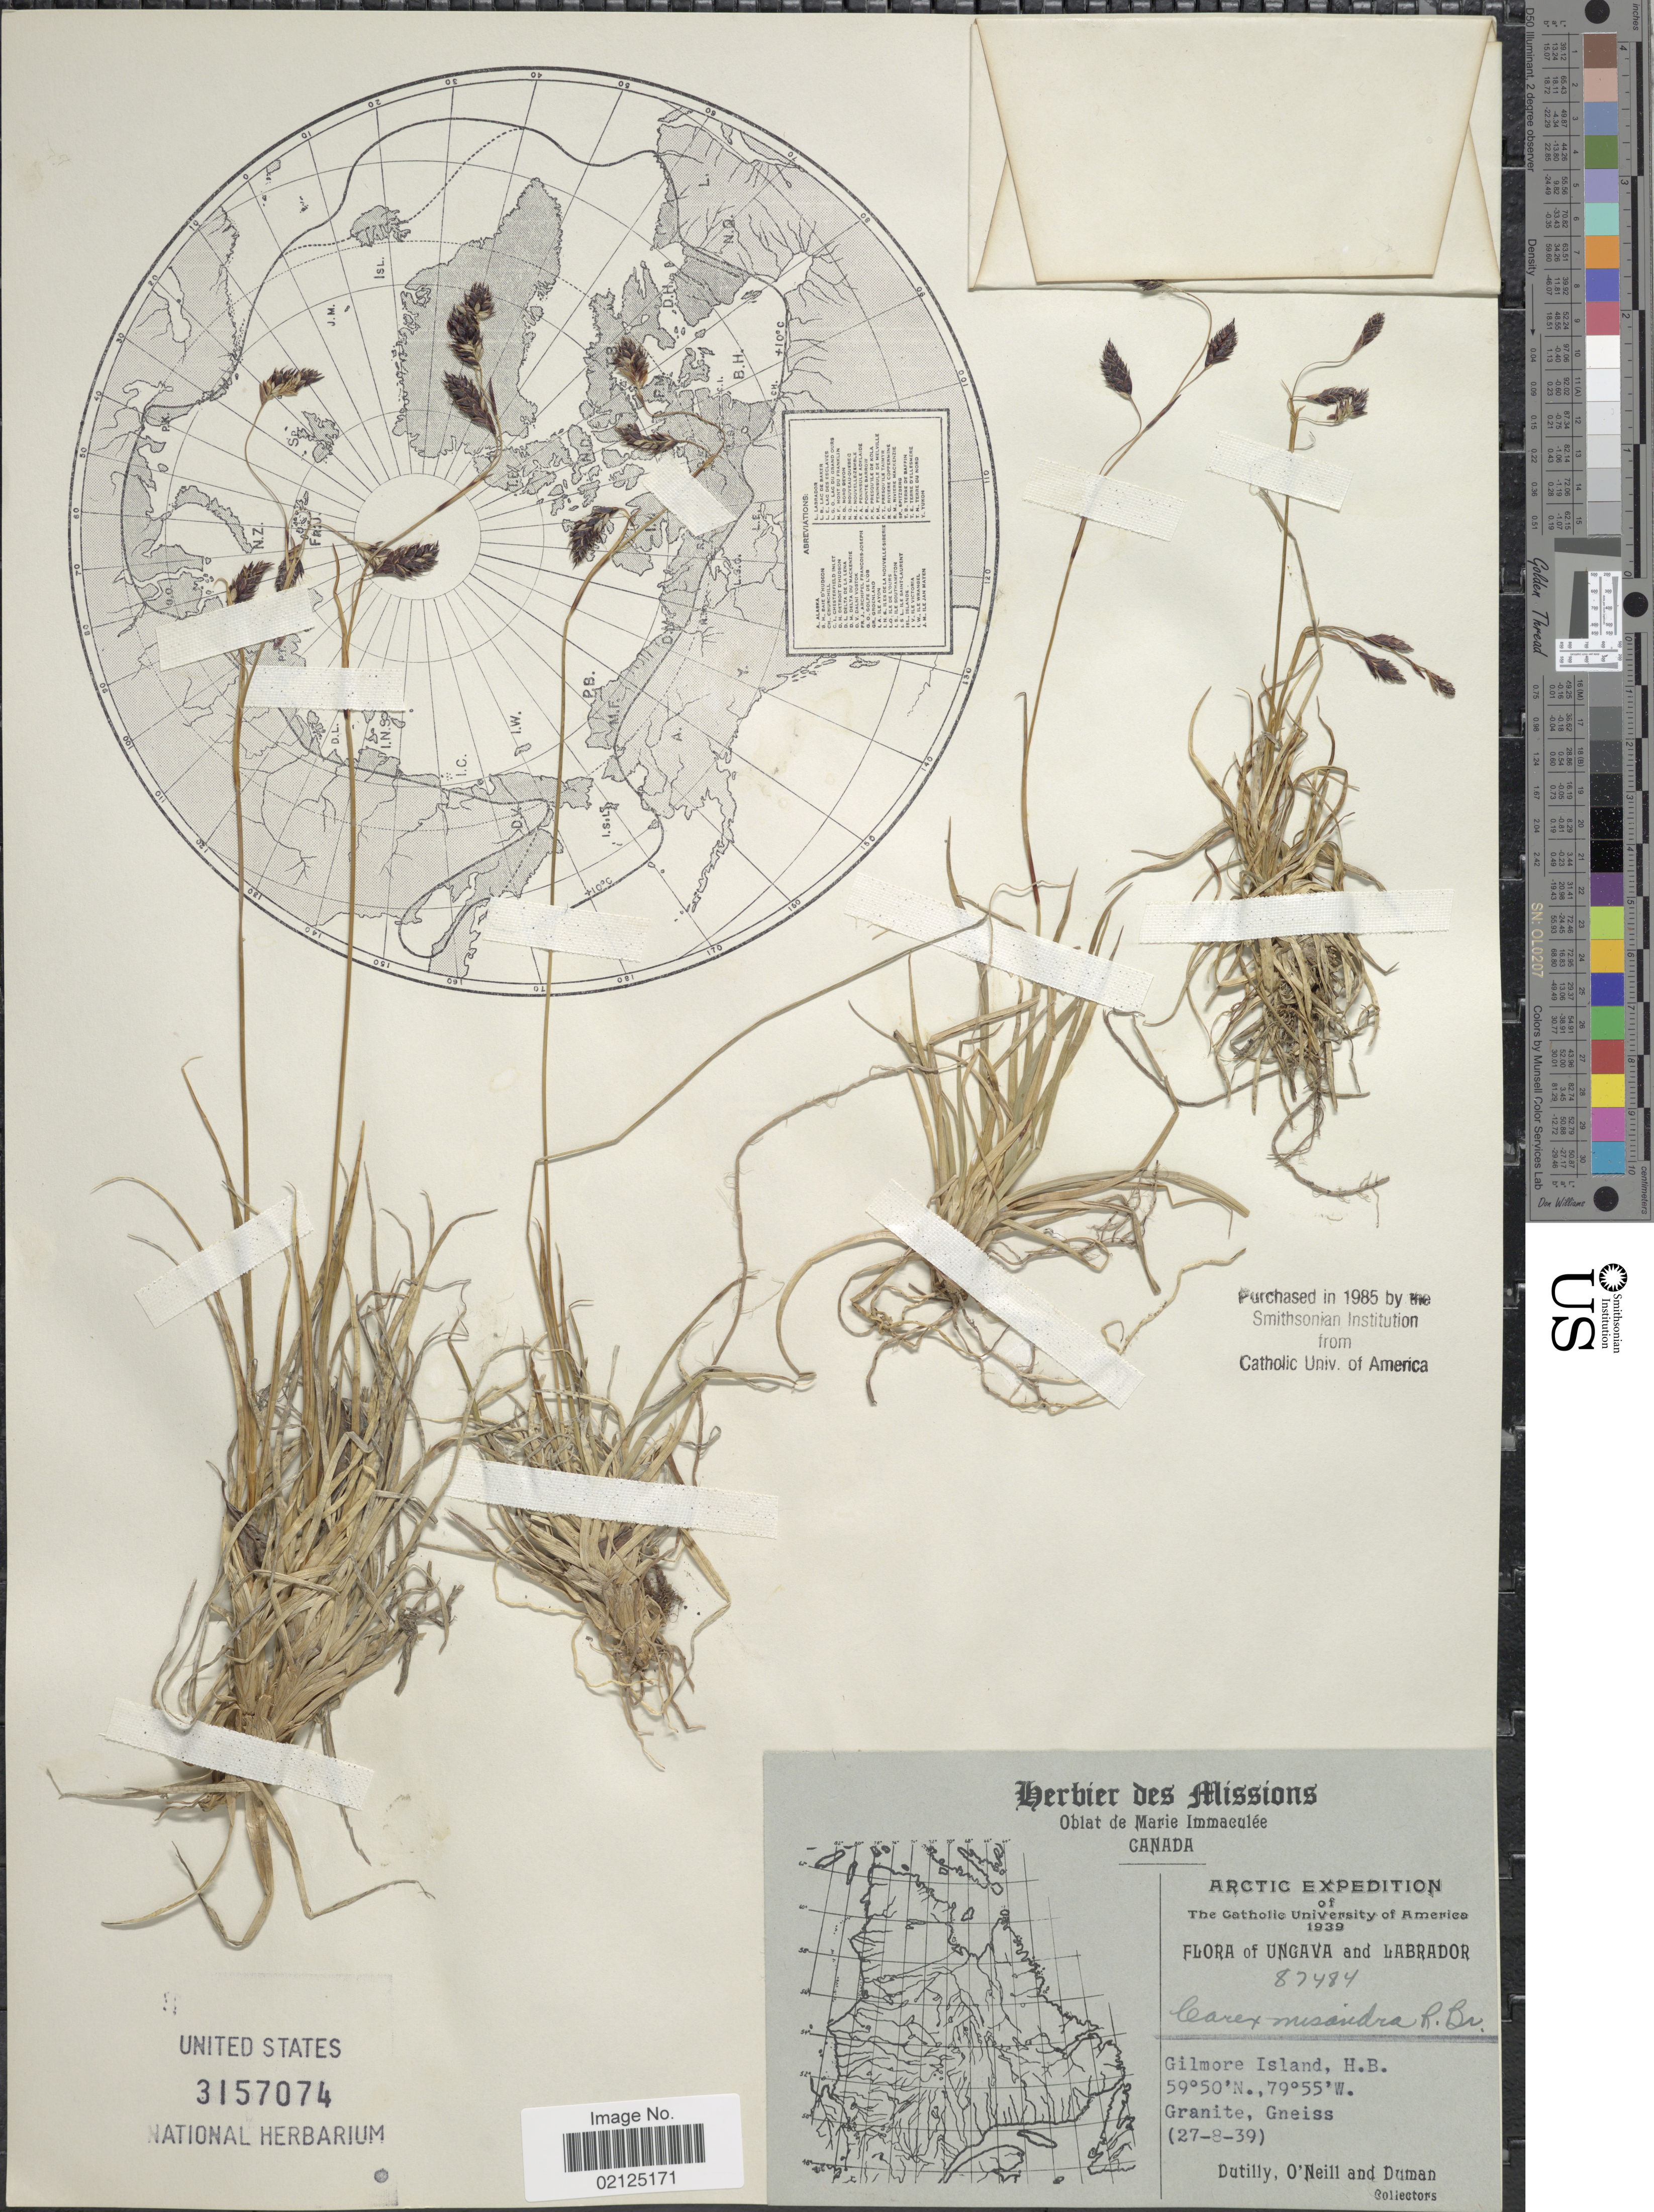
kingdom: Plantae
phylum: Tracheophyta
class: Liliopsida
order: Poales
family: Cyperaceae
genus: Carex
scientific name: Carex fuliginosa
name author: Schkuhr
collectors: -. Dutilly, O' Neill & -. Duman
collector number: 87484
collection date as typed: Transcribed d/m/y: 27/8/39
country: Canada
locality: Arctic, Ungava and Labrador, Gilmore Island, H.B.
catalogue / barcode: US 3157074